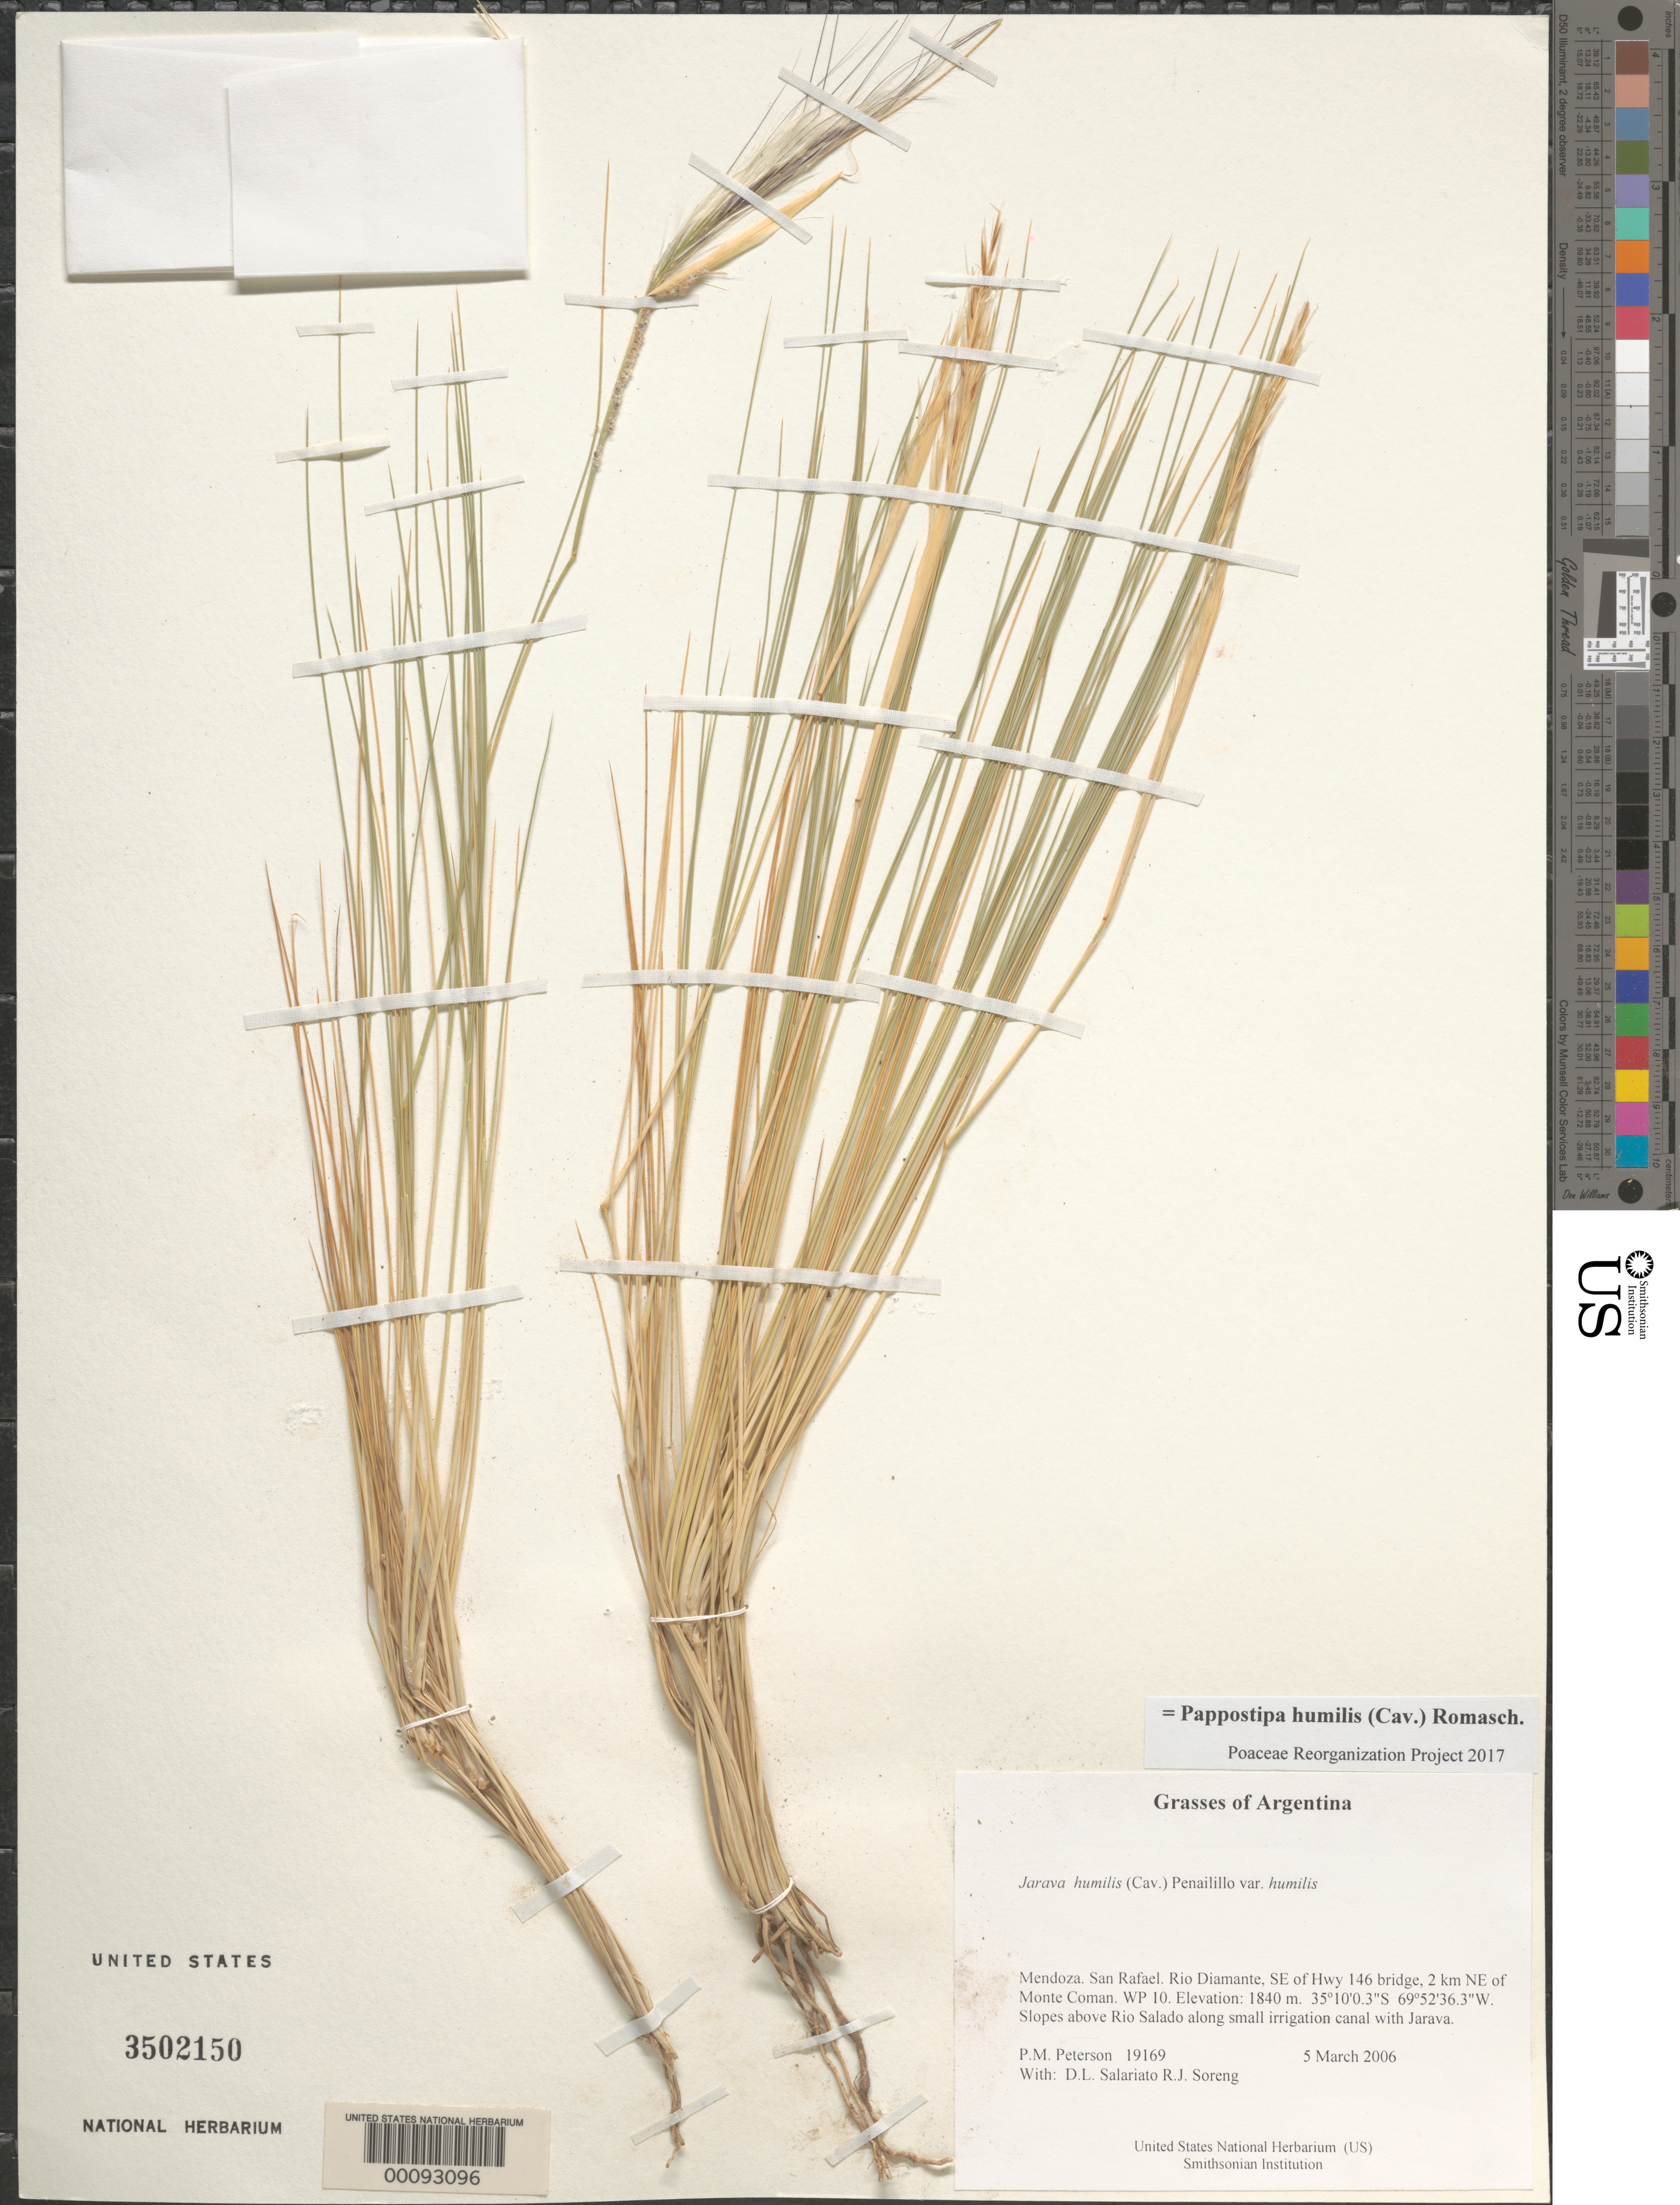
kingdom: Plantae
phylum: Tracheophyta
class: Liliopsida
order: Poales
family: Poaceae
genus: Pappostipa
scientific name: Pappostipa humilis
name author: (Cav.) Romasch.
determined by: Poaceae Reorganization Project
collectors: P. M. Peterson, R. J. Soreng, D. Salariato & A. Panizza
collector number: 19169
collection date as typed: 05 Mar 2006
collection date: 2006-03-05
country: Argentina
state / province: Mendoza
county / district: San Rafael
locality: Rio Diamante, SE of Hwy 146 bridge, 2 km NE of Monte Coman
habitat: Slopes above Rio Salado along small irrigation canal with Jarava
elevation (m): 1840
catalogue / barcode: US 3502150